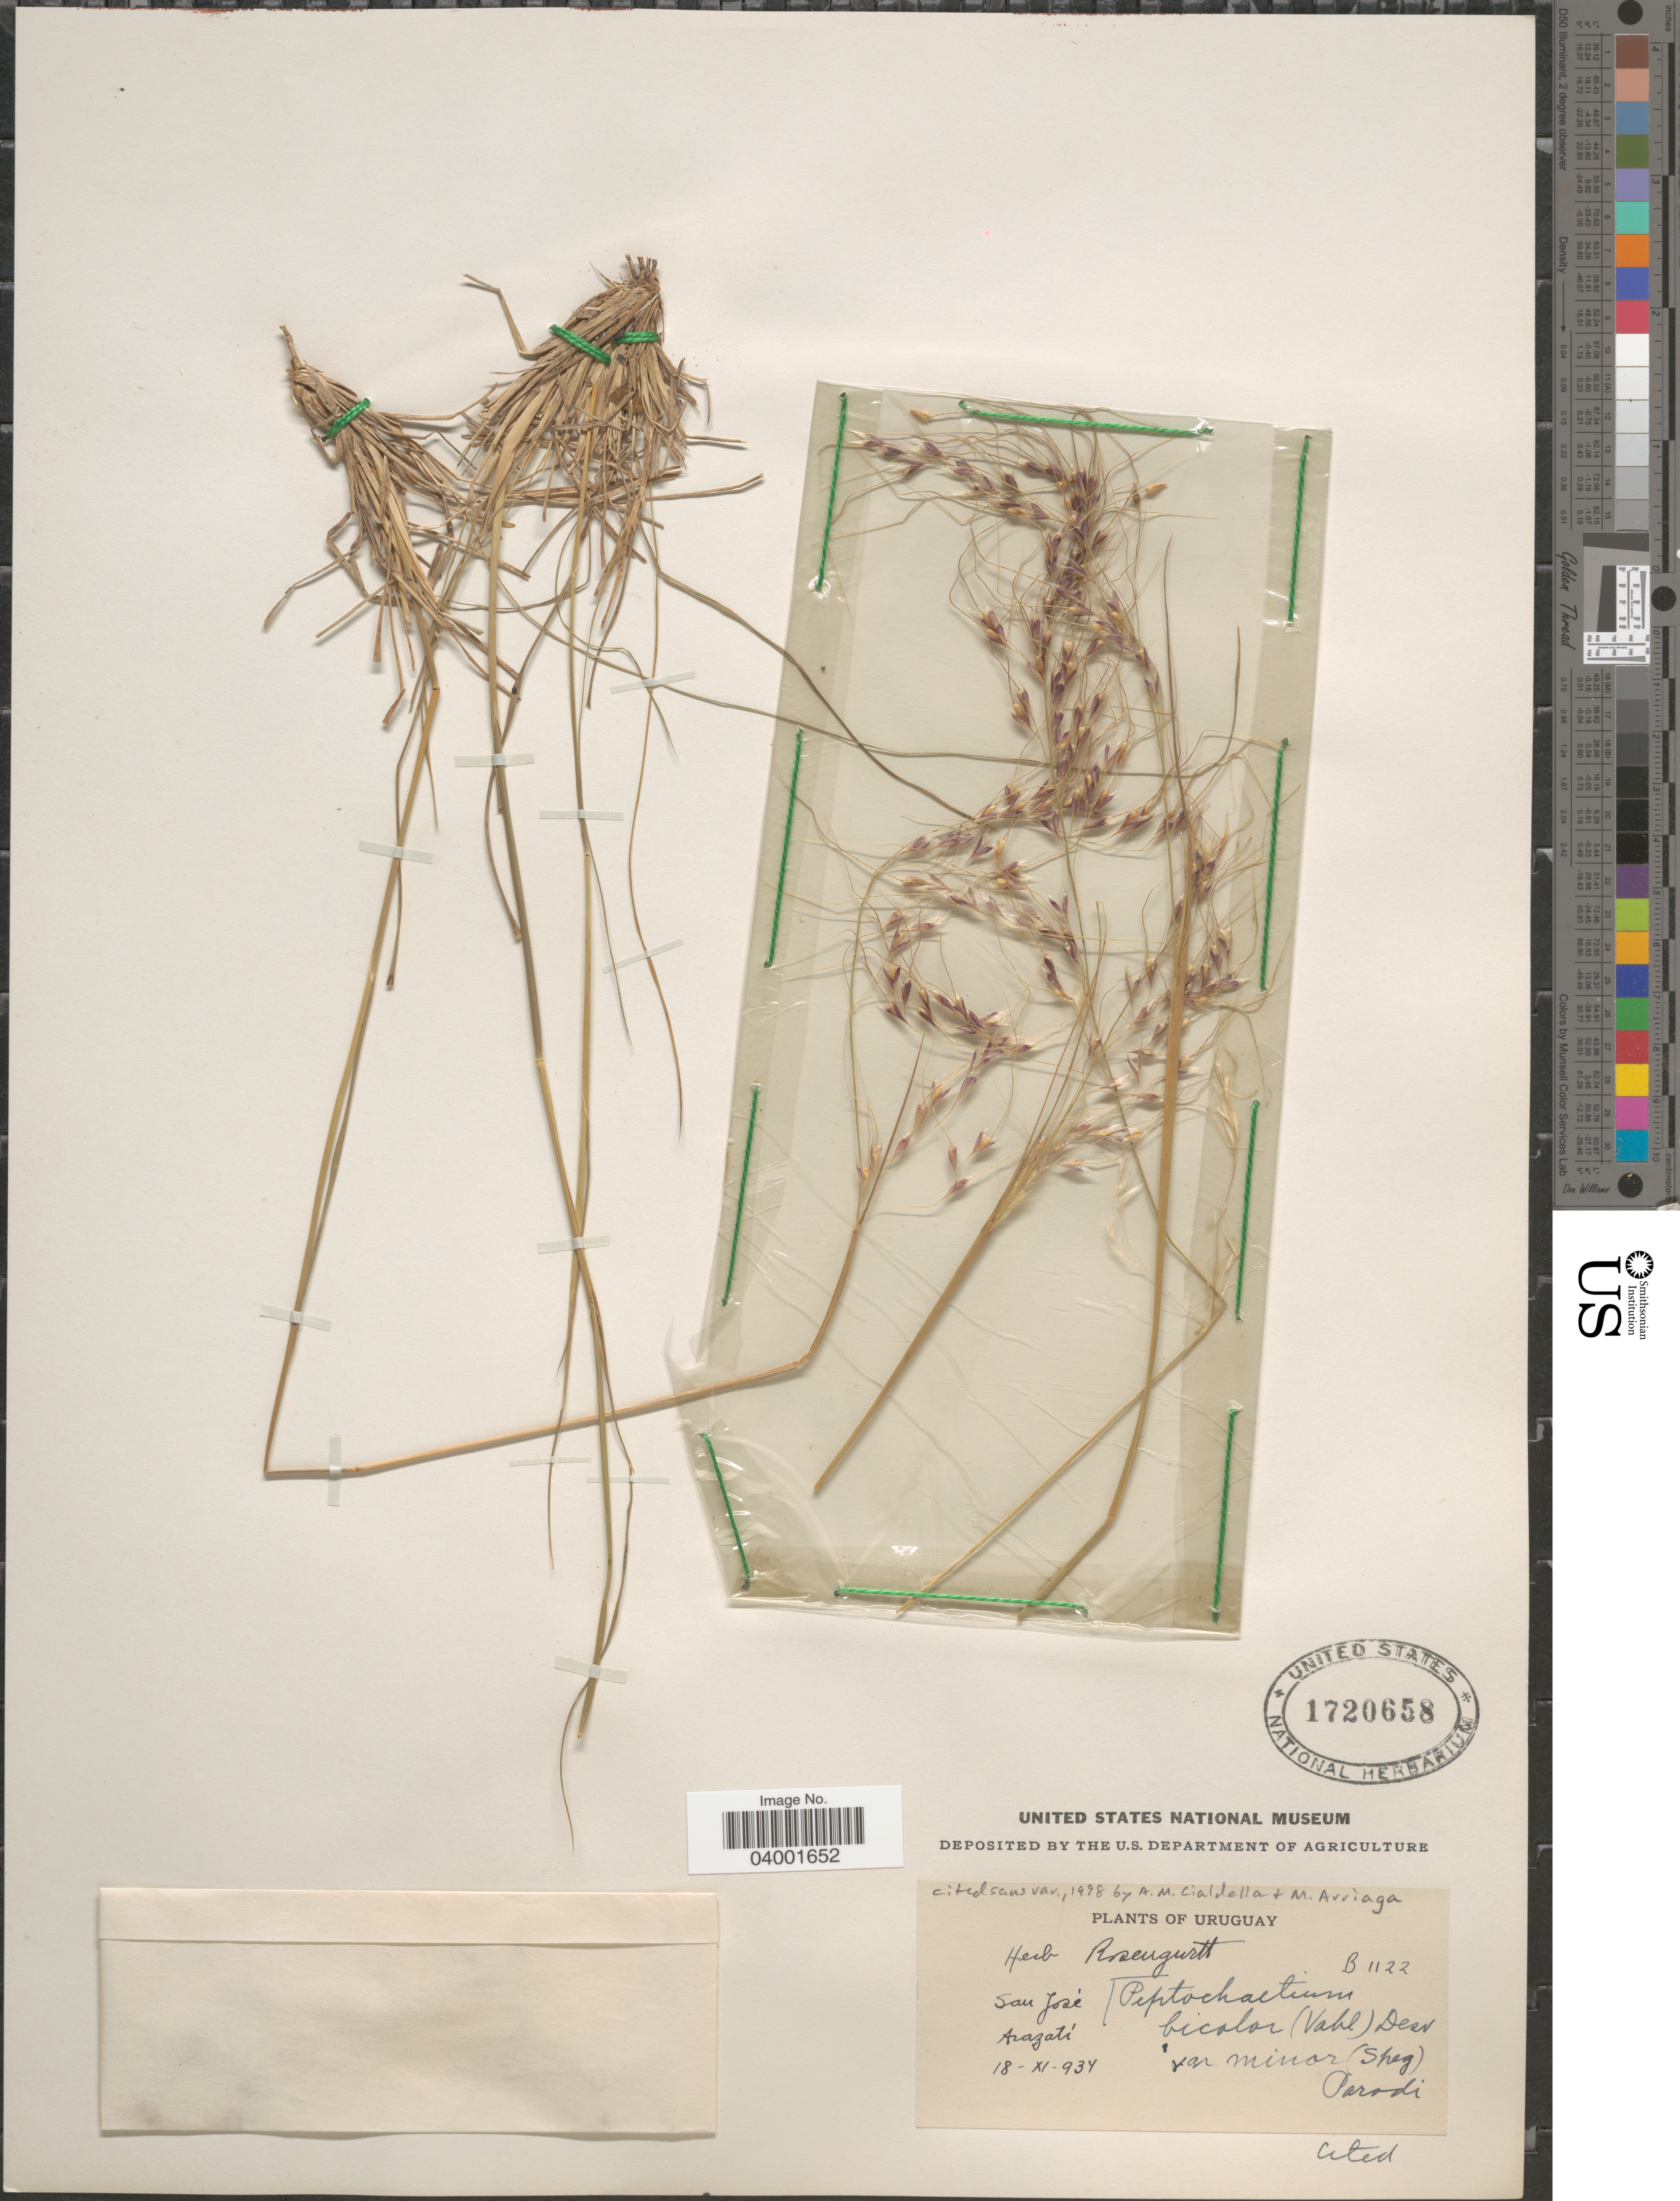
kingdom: Plantae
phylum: Tracheophyta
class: Liliopsida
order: Poales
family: Poaceae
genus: Piptochaetium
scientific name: Piptochaetium bicolor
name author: (Vahl) É. Desv.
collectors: ex herb. Rosengurtt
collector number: B1122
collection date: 1934-11-18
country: Uruguay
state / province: San Jose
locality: Arazatí.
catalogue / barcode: US 1720658